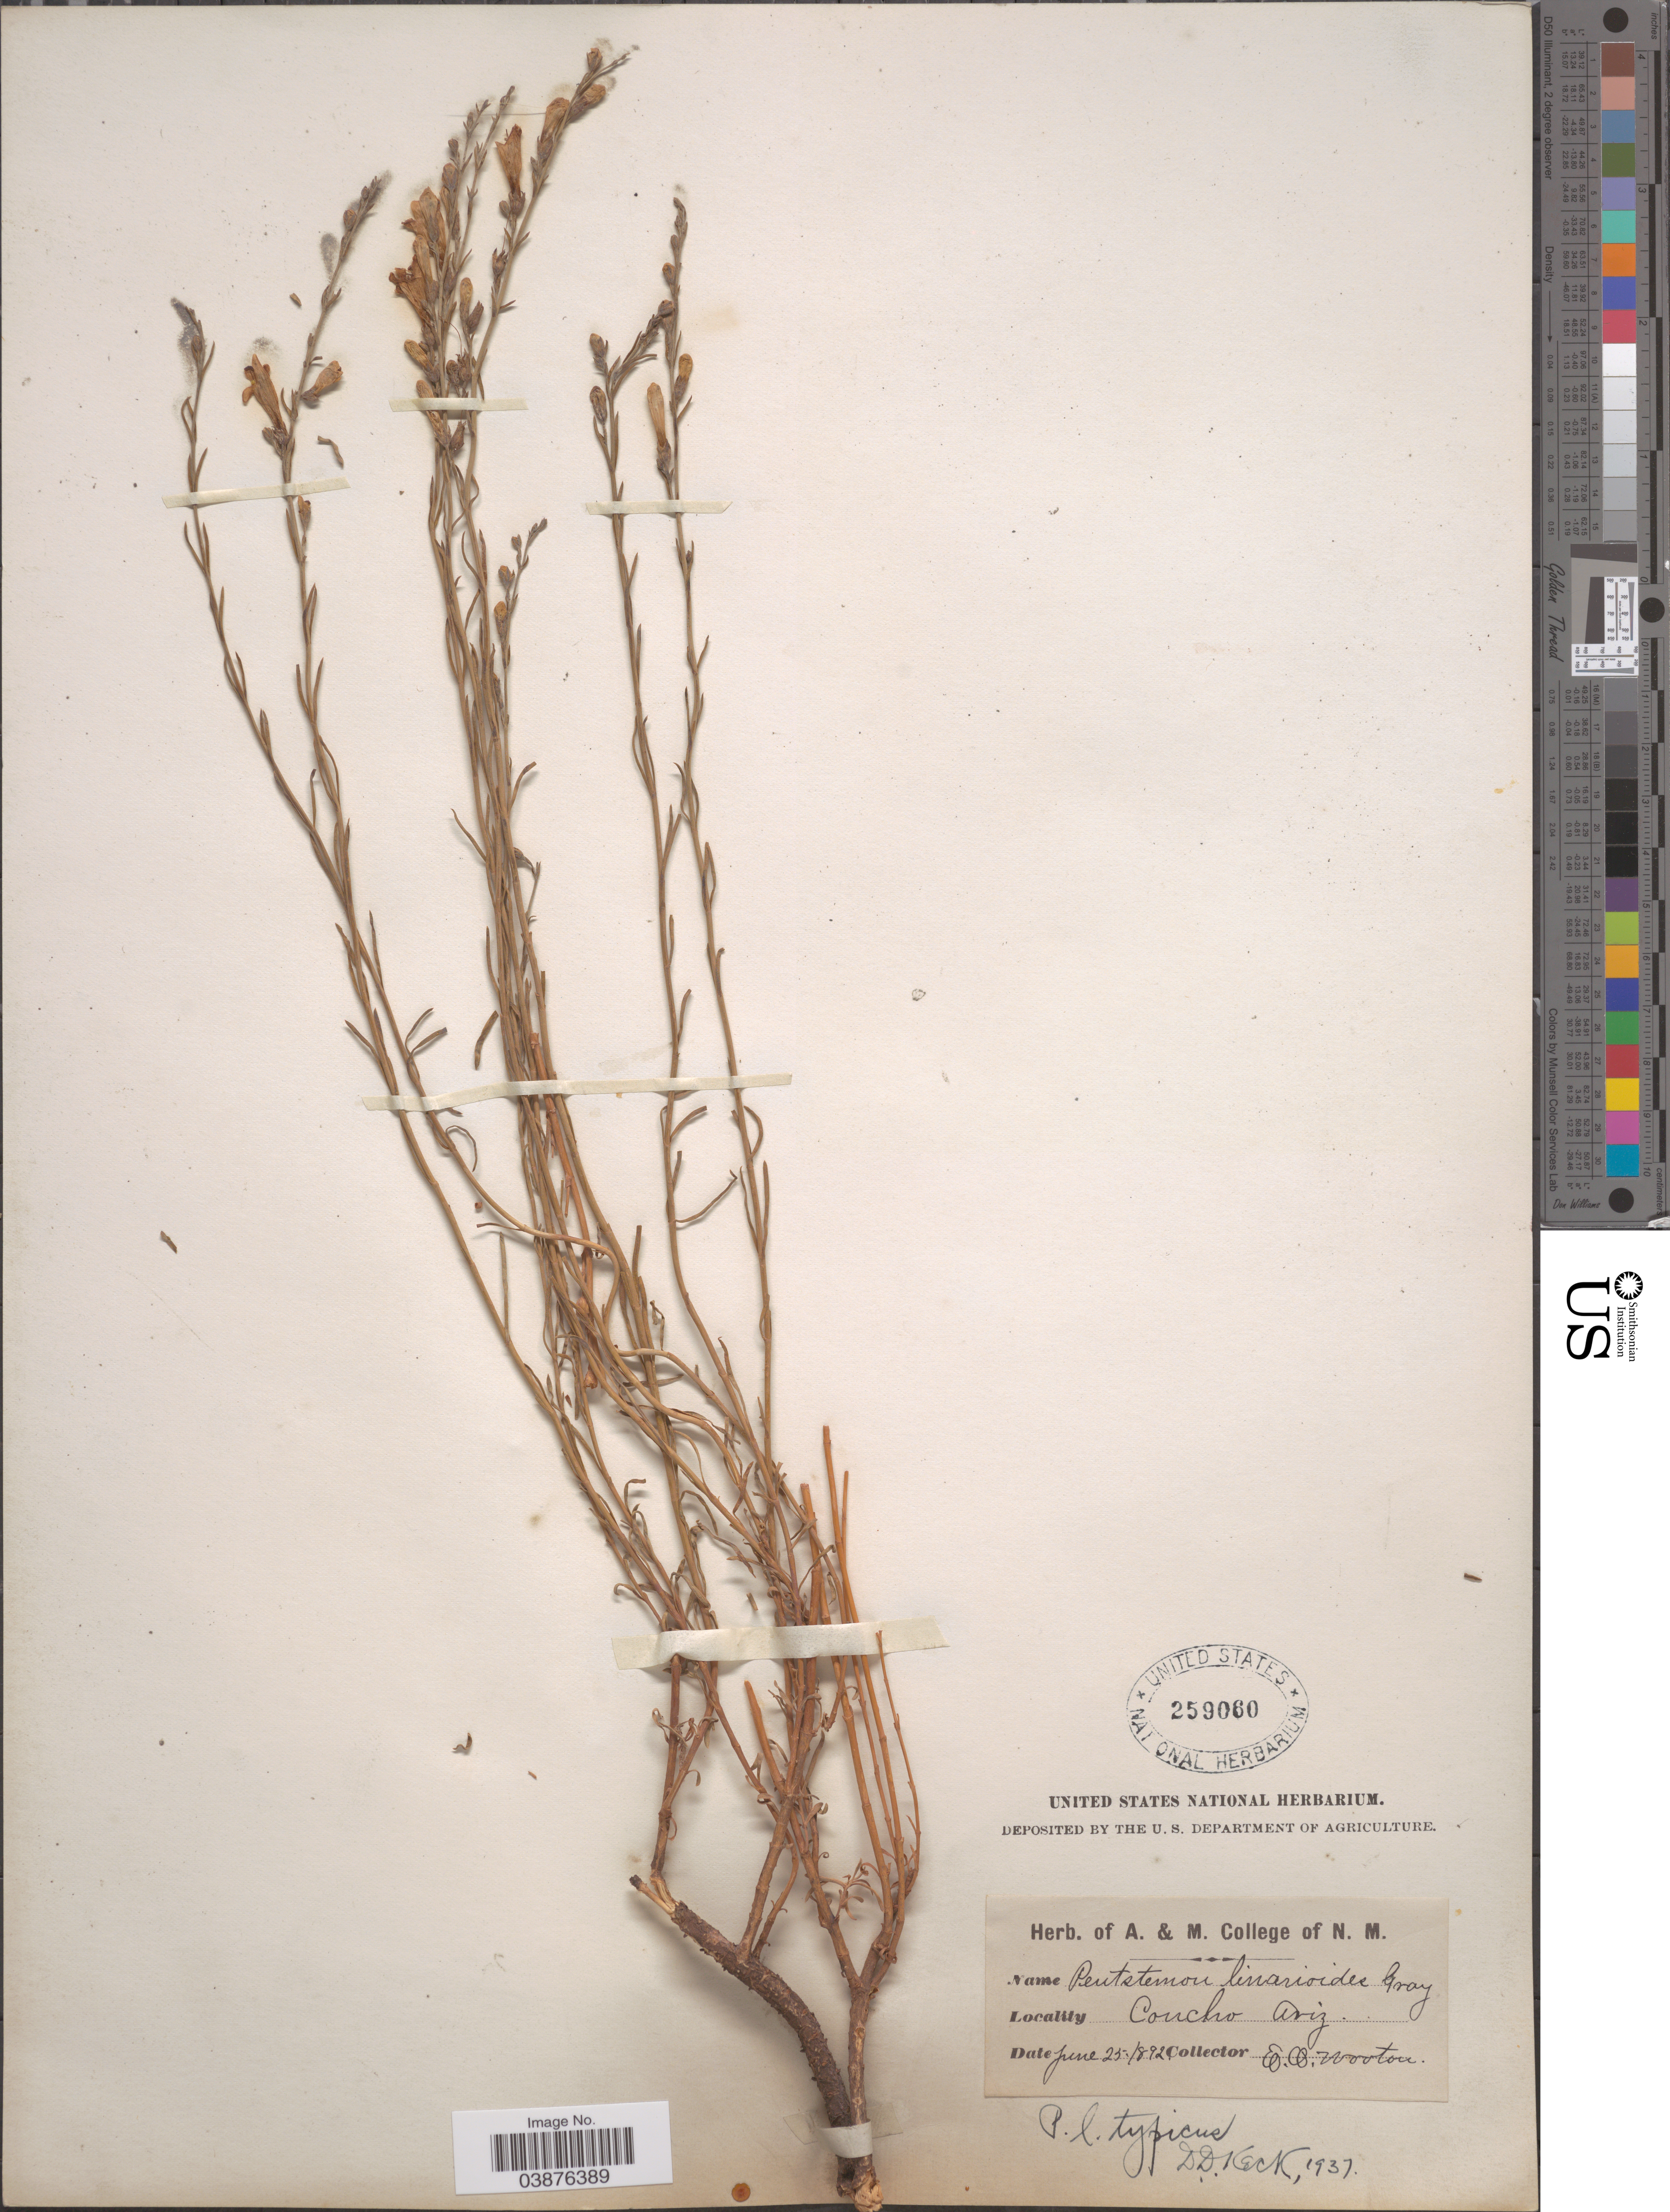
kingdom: Plantae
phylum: Tracheophyta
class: Magnoliopsida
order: Lamiales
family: Plantaginaceae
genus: Penstemon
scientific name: Penstemon linarioides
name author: A. Gray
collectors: E. O. Wooton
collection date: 1892-06-25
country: United States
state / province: Arizona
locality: Concho.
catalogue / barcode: US 259060